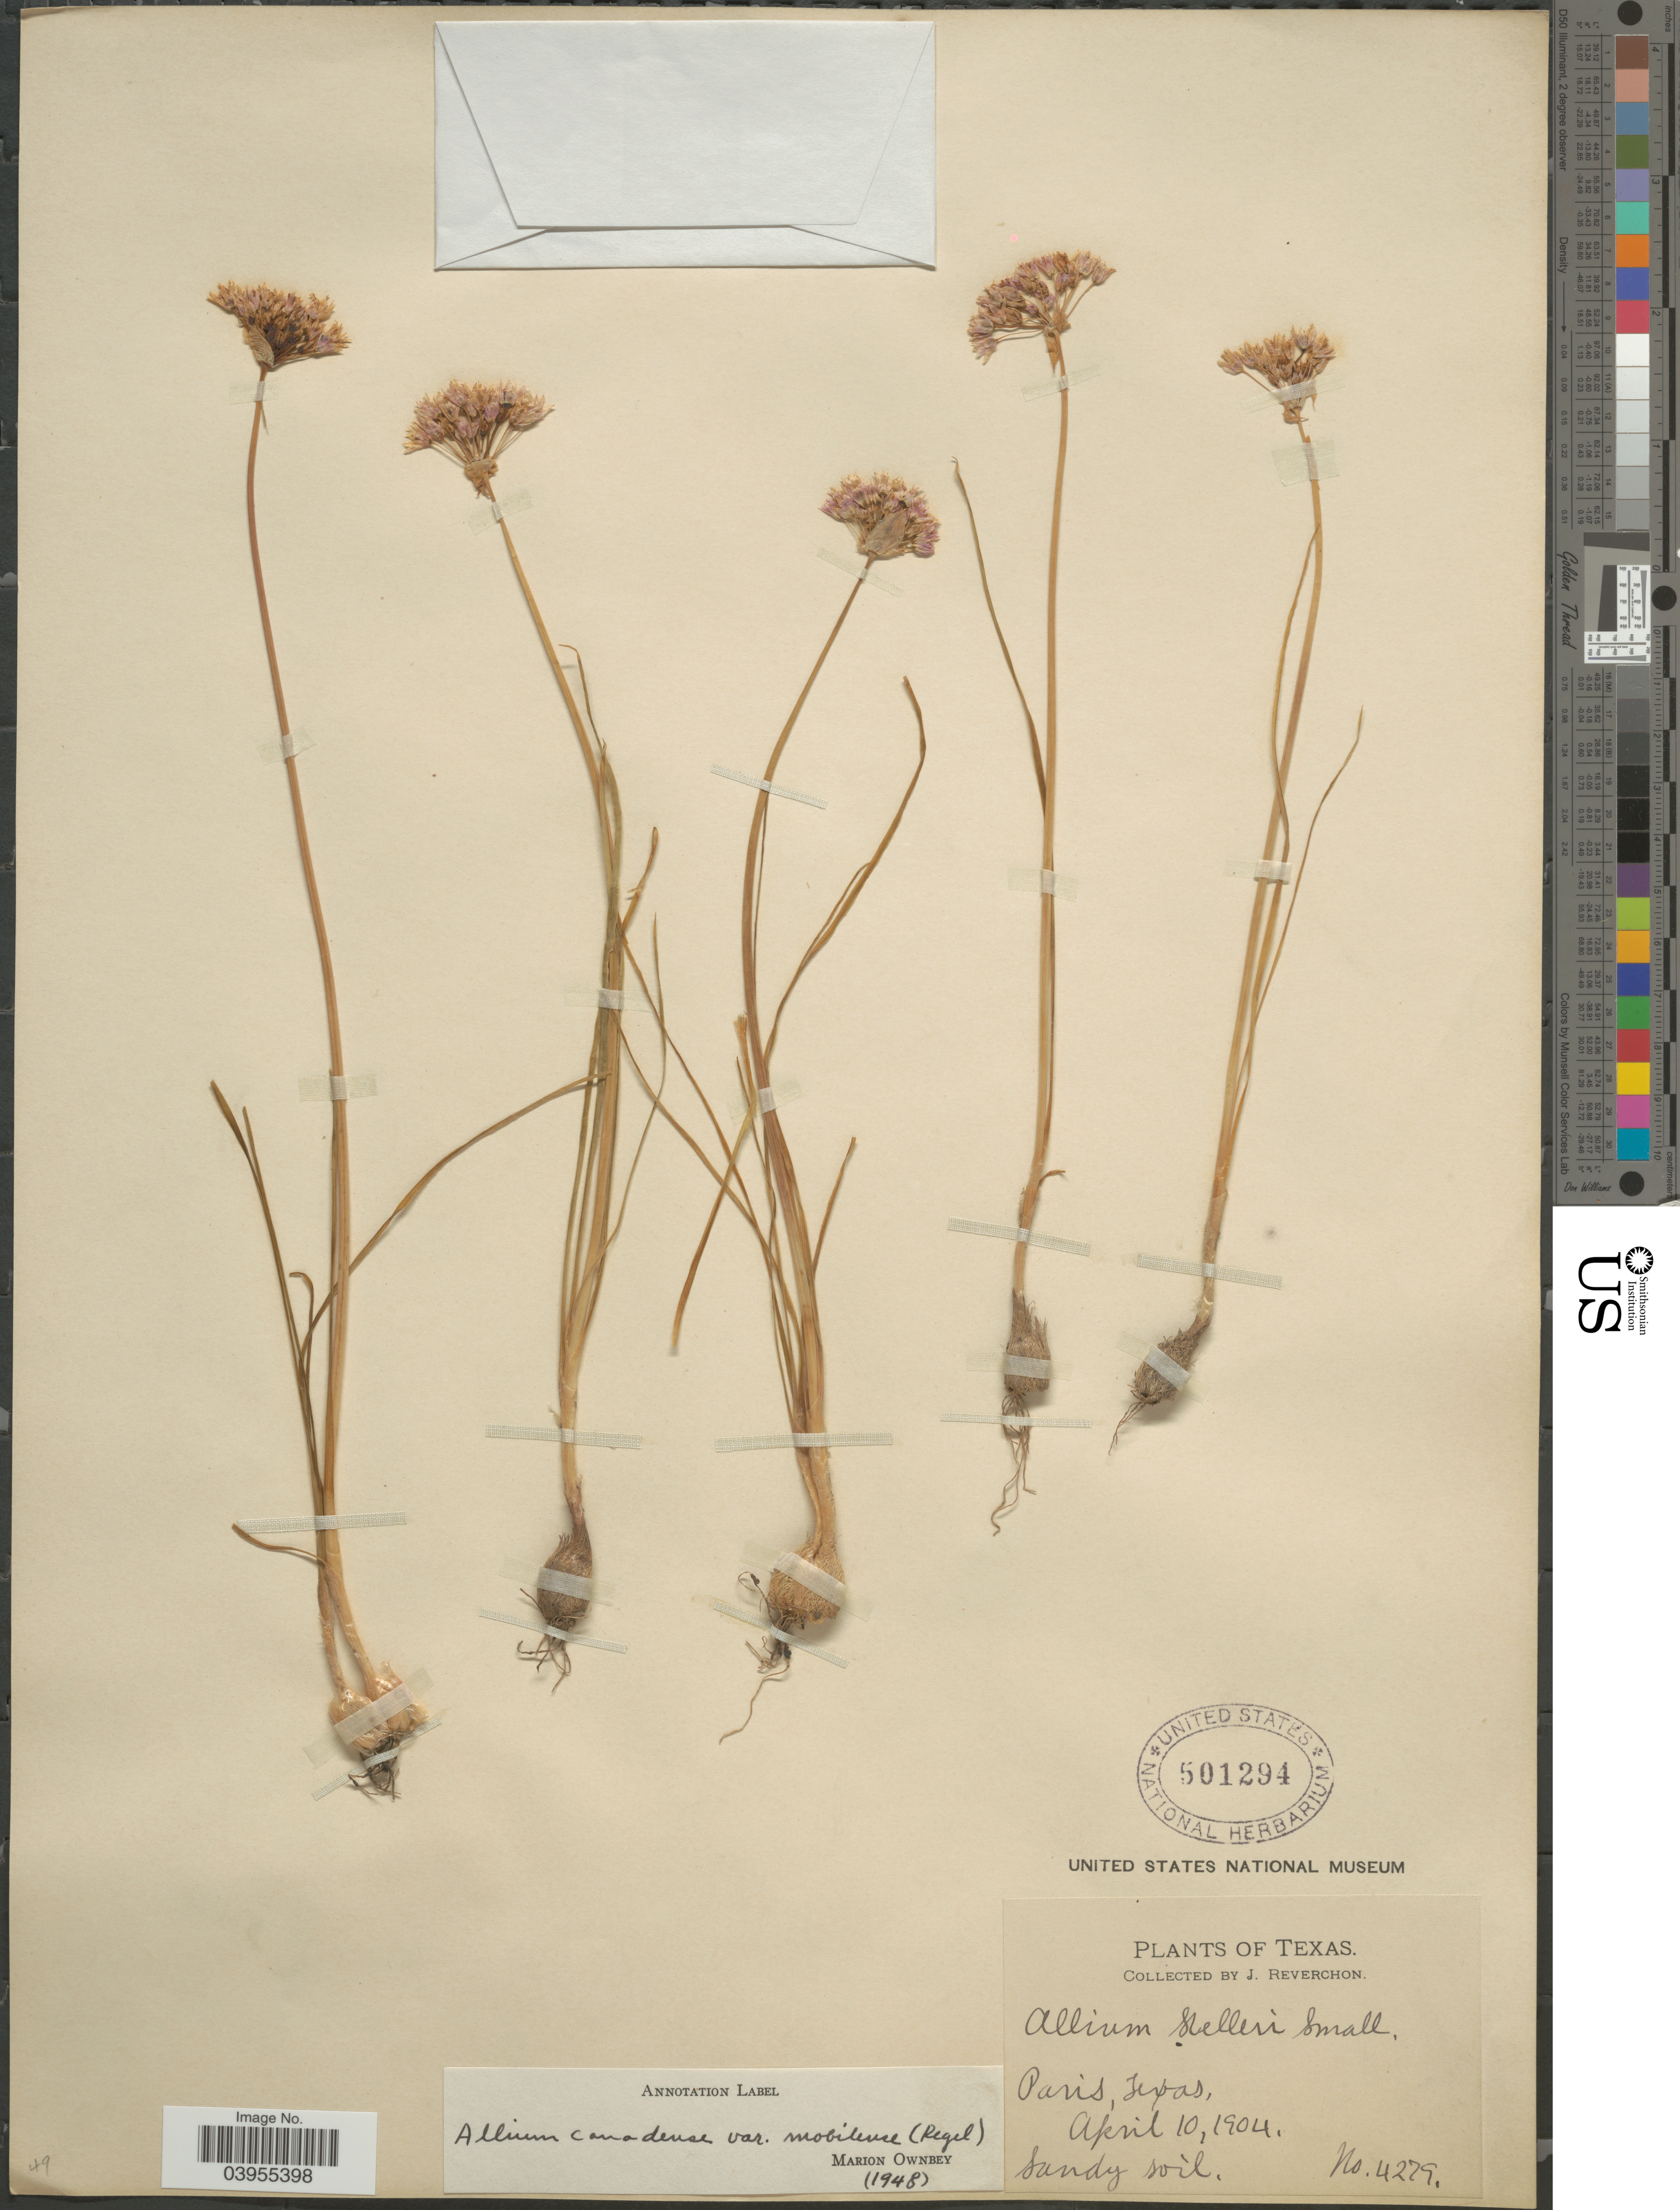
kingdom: Plantae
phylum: Tracheophyta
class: Liliopsida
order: Asparagales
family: Amaryllidaceae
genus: Allium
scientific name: Allium canadense var. mobilense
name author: (Regel) Traub & Ownbey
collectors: J. Reverchon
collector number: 4279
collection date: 1904-04-10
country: United States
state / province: Texas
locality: Paris.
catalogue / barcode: US 501294